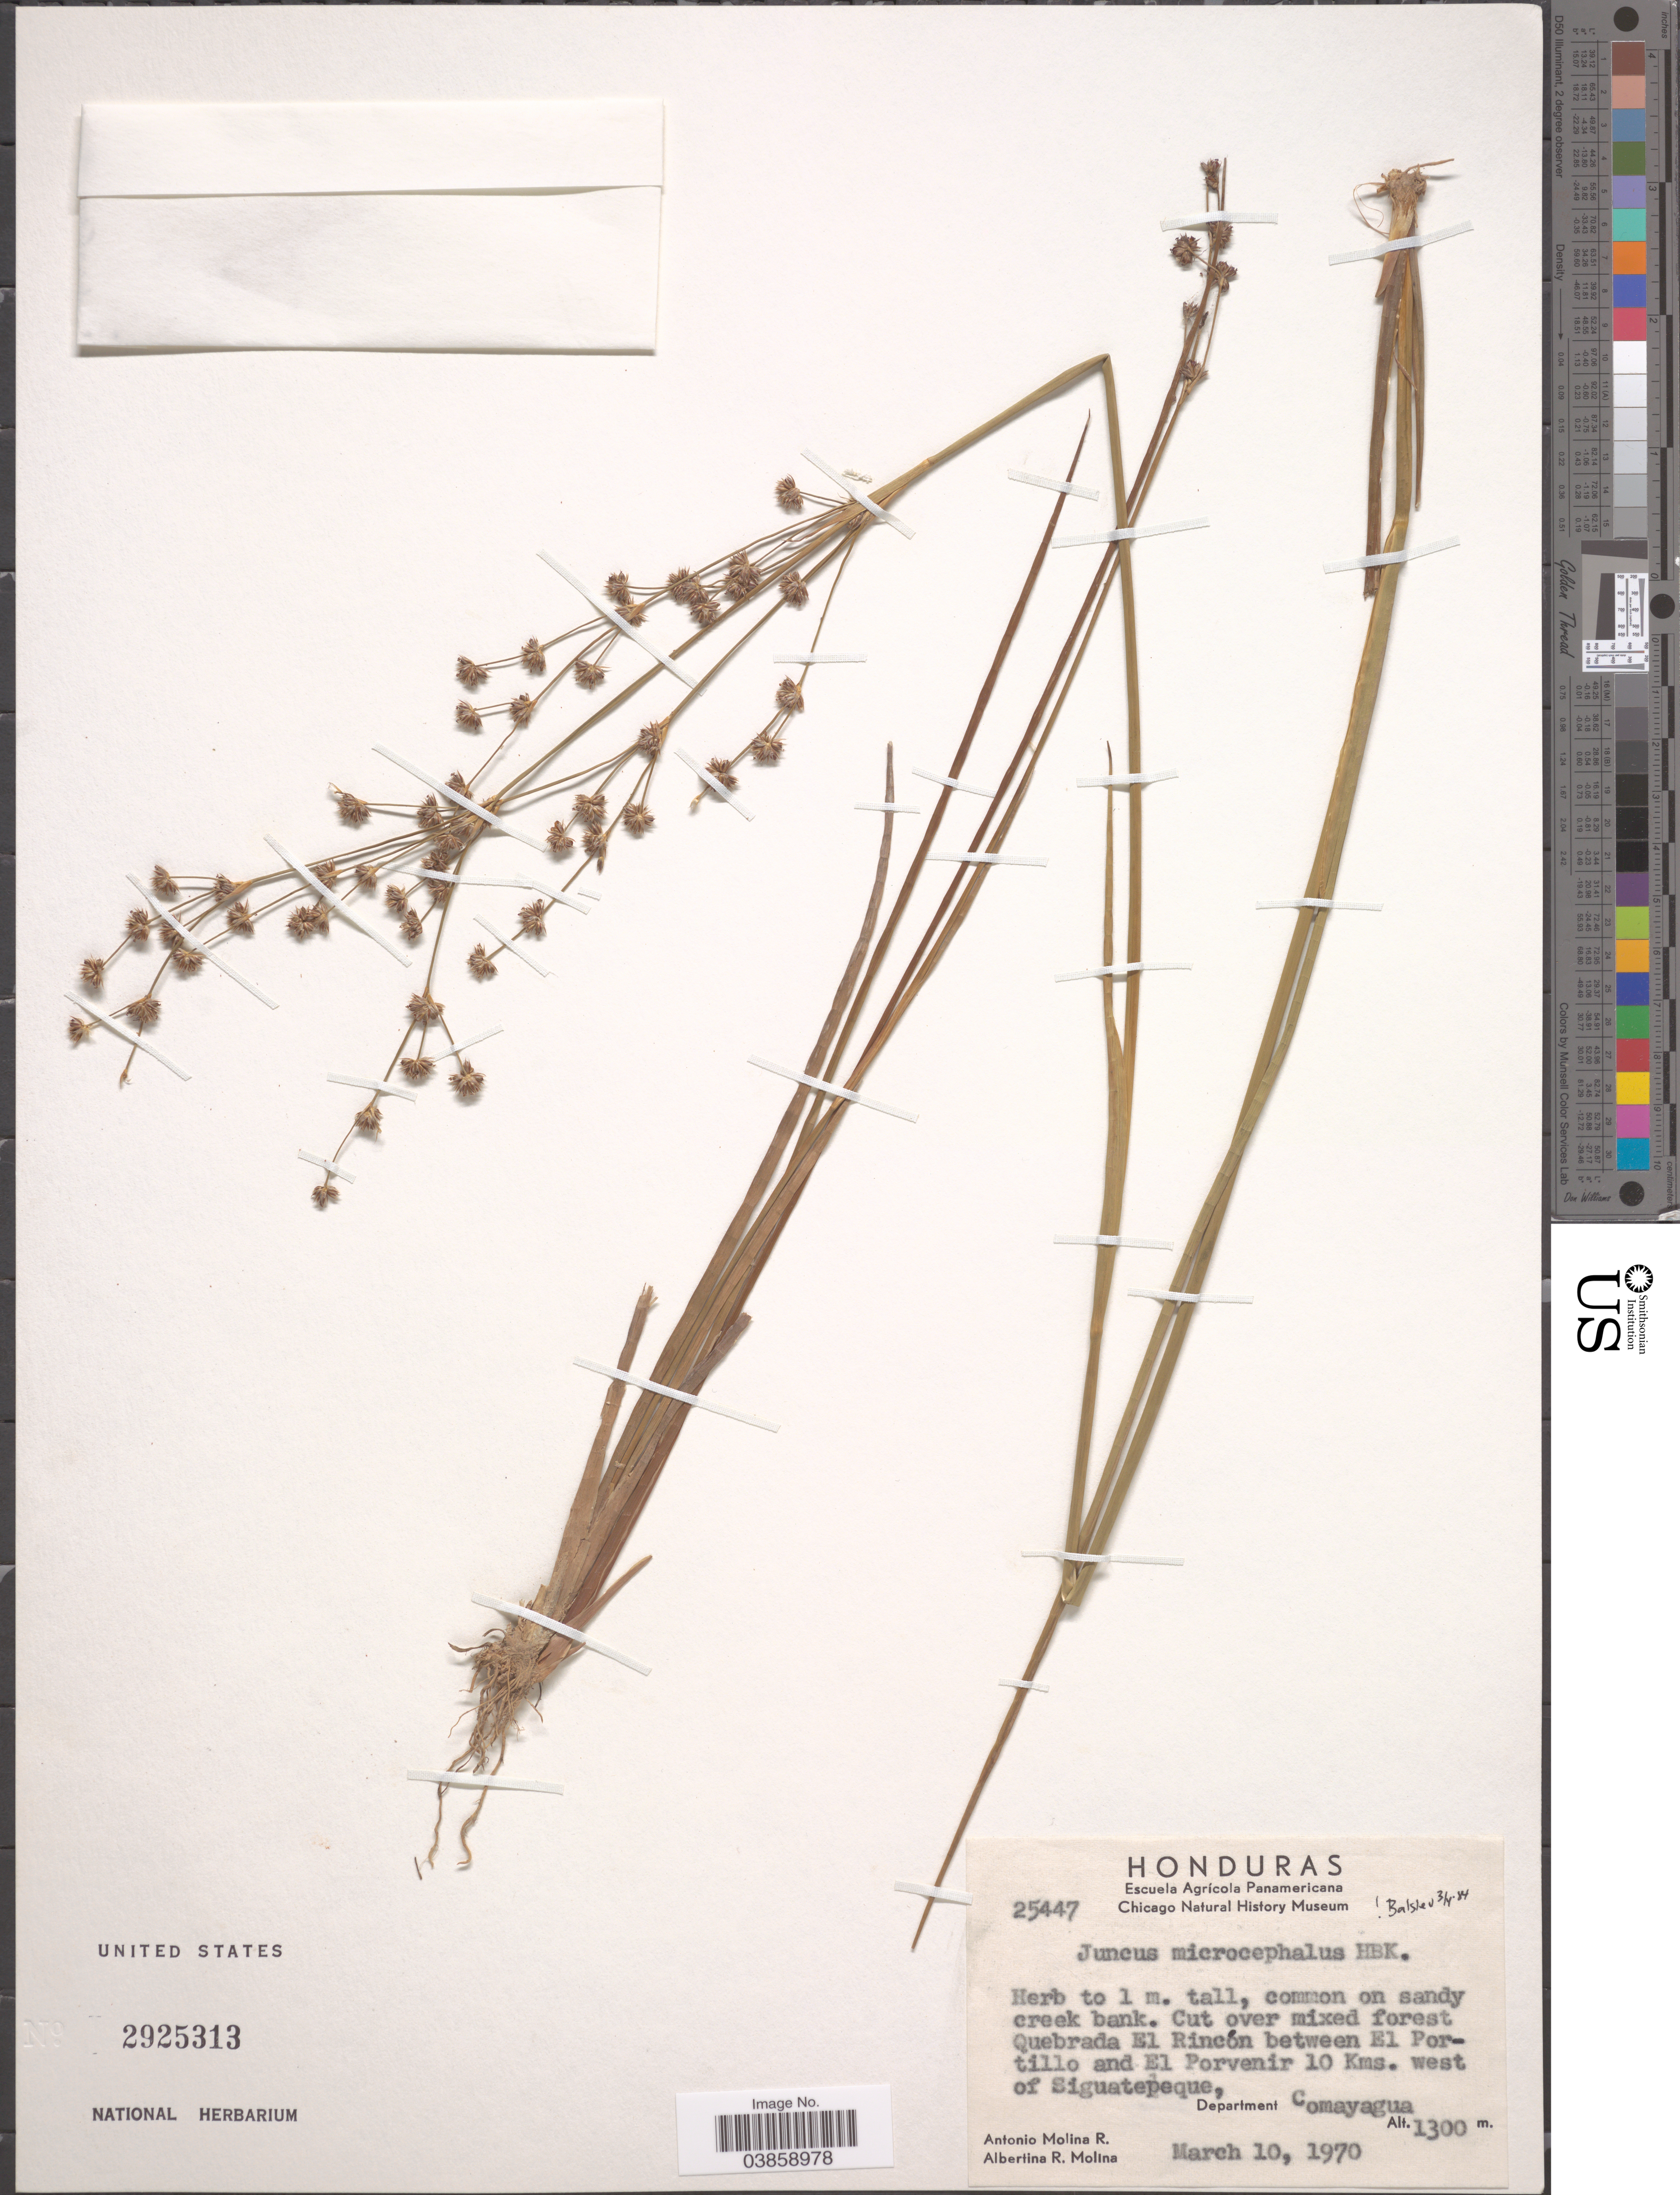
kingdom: Plantae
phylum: Tracheophyta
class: Liliopsida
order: Poales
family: Juncaceae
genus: Juncus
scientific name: Juncus microcephalus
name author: Kunth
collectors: A. Molina R. & A. R. Molina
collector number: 25447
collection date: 1970-03-10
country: Honduras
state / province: Comayagua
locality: Cut over mixed forest Quebrada El Rincón between El Portillo and El Porvenir 10 Kms. west of Siguatepeque, Department Comayagua.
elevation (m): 1300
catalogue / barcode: US 2925313